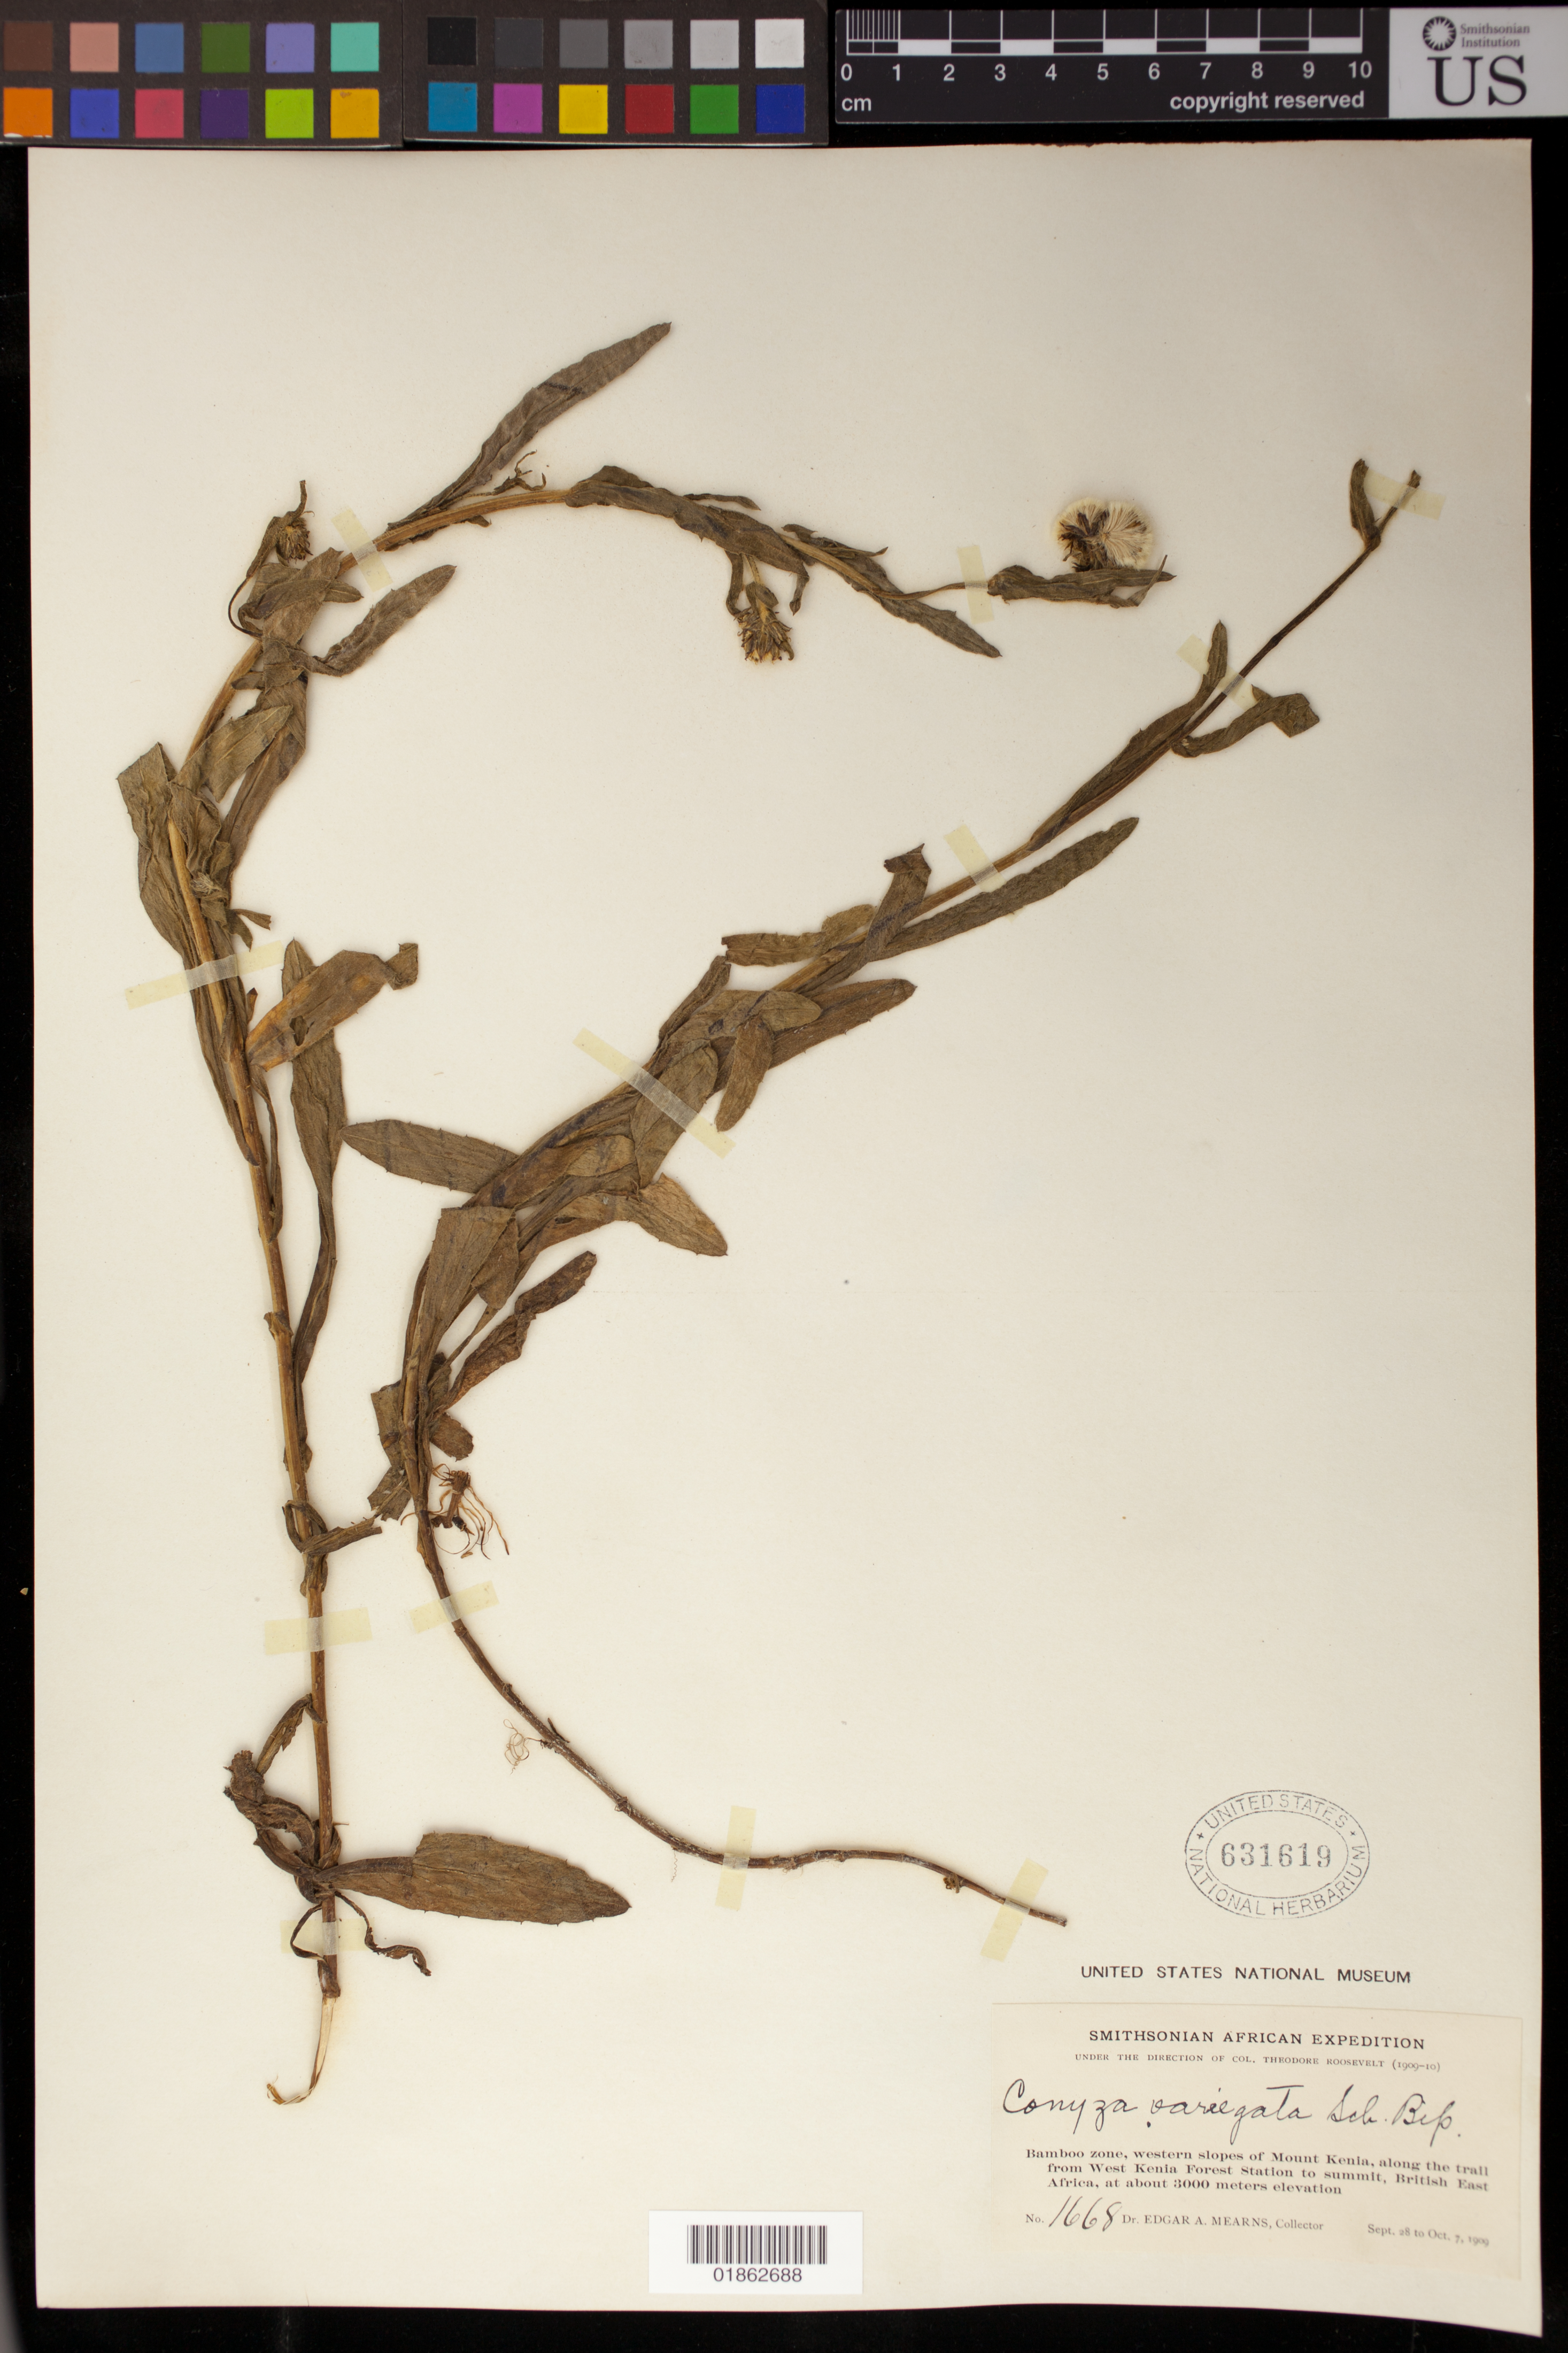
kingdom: Plantae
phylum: Tracheophyta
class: Magnoliopsida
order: Asterales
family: Asteraceae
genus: Conyza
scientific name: Conyza variegata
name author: Sch. Bip. ex A. Rich.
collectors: E. A. Mearns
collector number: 1668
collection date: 1909-09-28/1909-10-07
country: Kenya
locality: Bamboo zone, western slopes of Mount Kenia, along the trail from West Kenia Forest Station to summit, British East Africa.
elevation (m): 3000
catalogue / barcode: US 631619